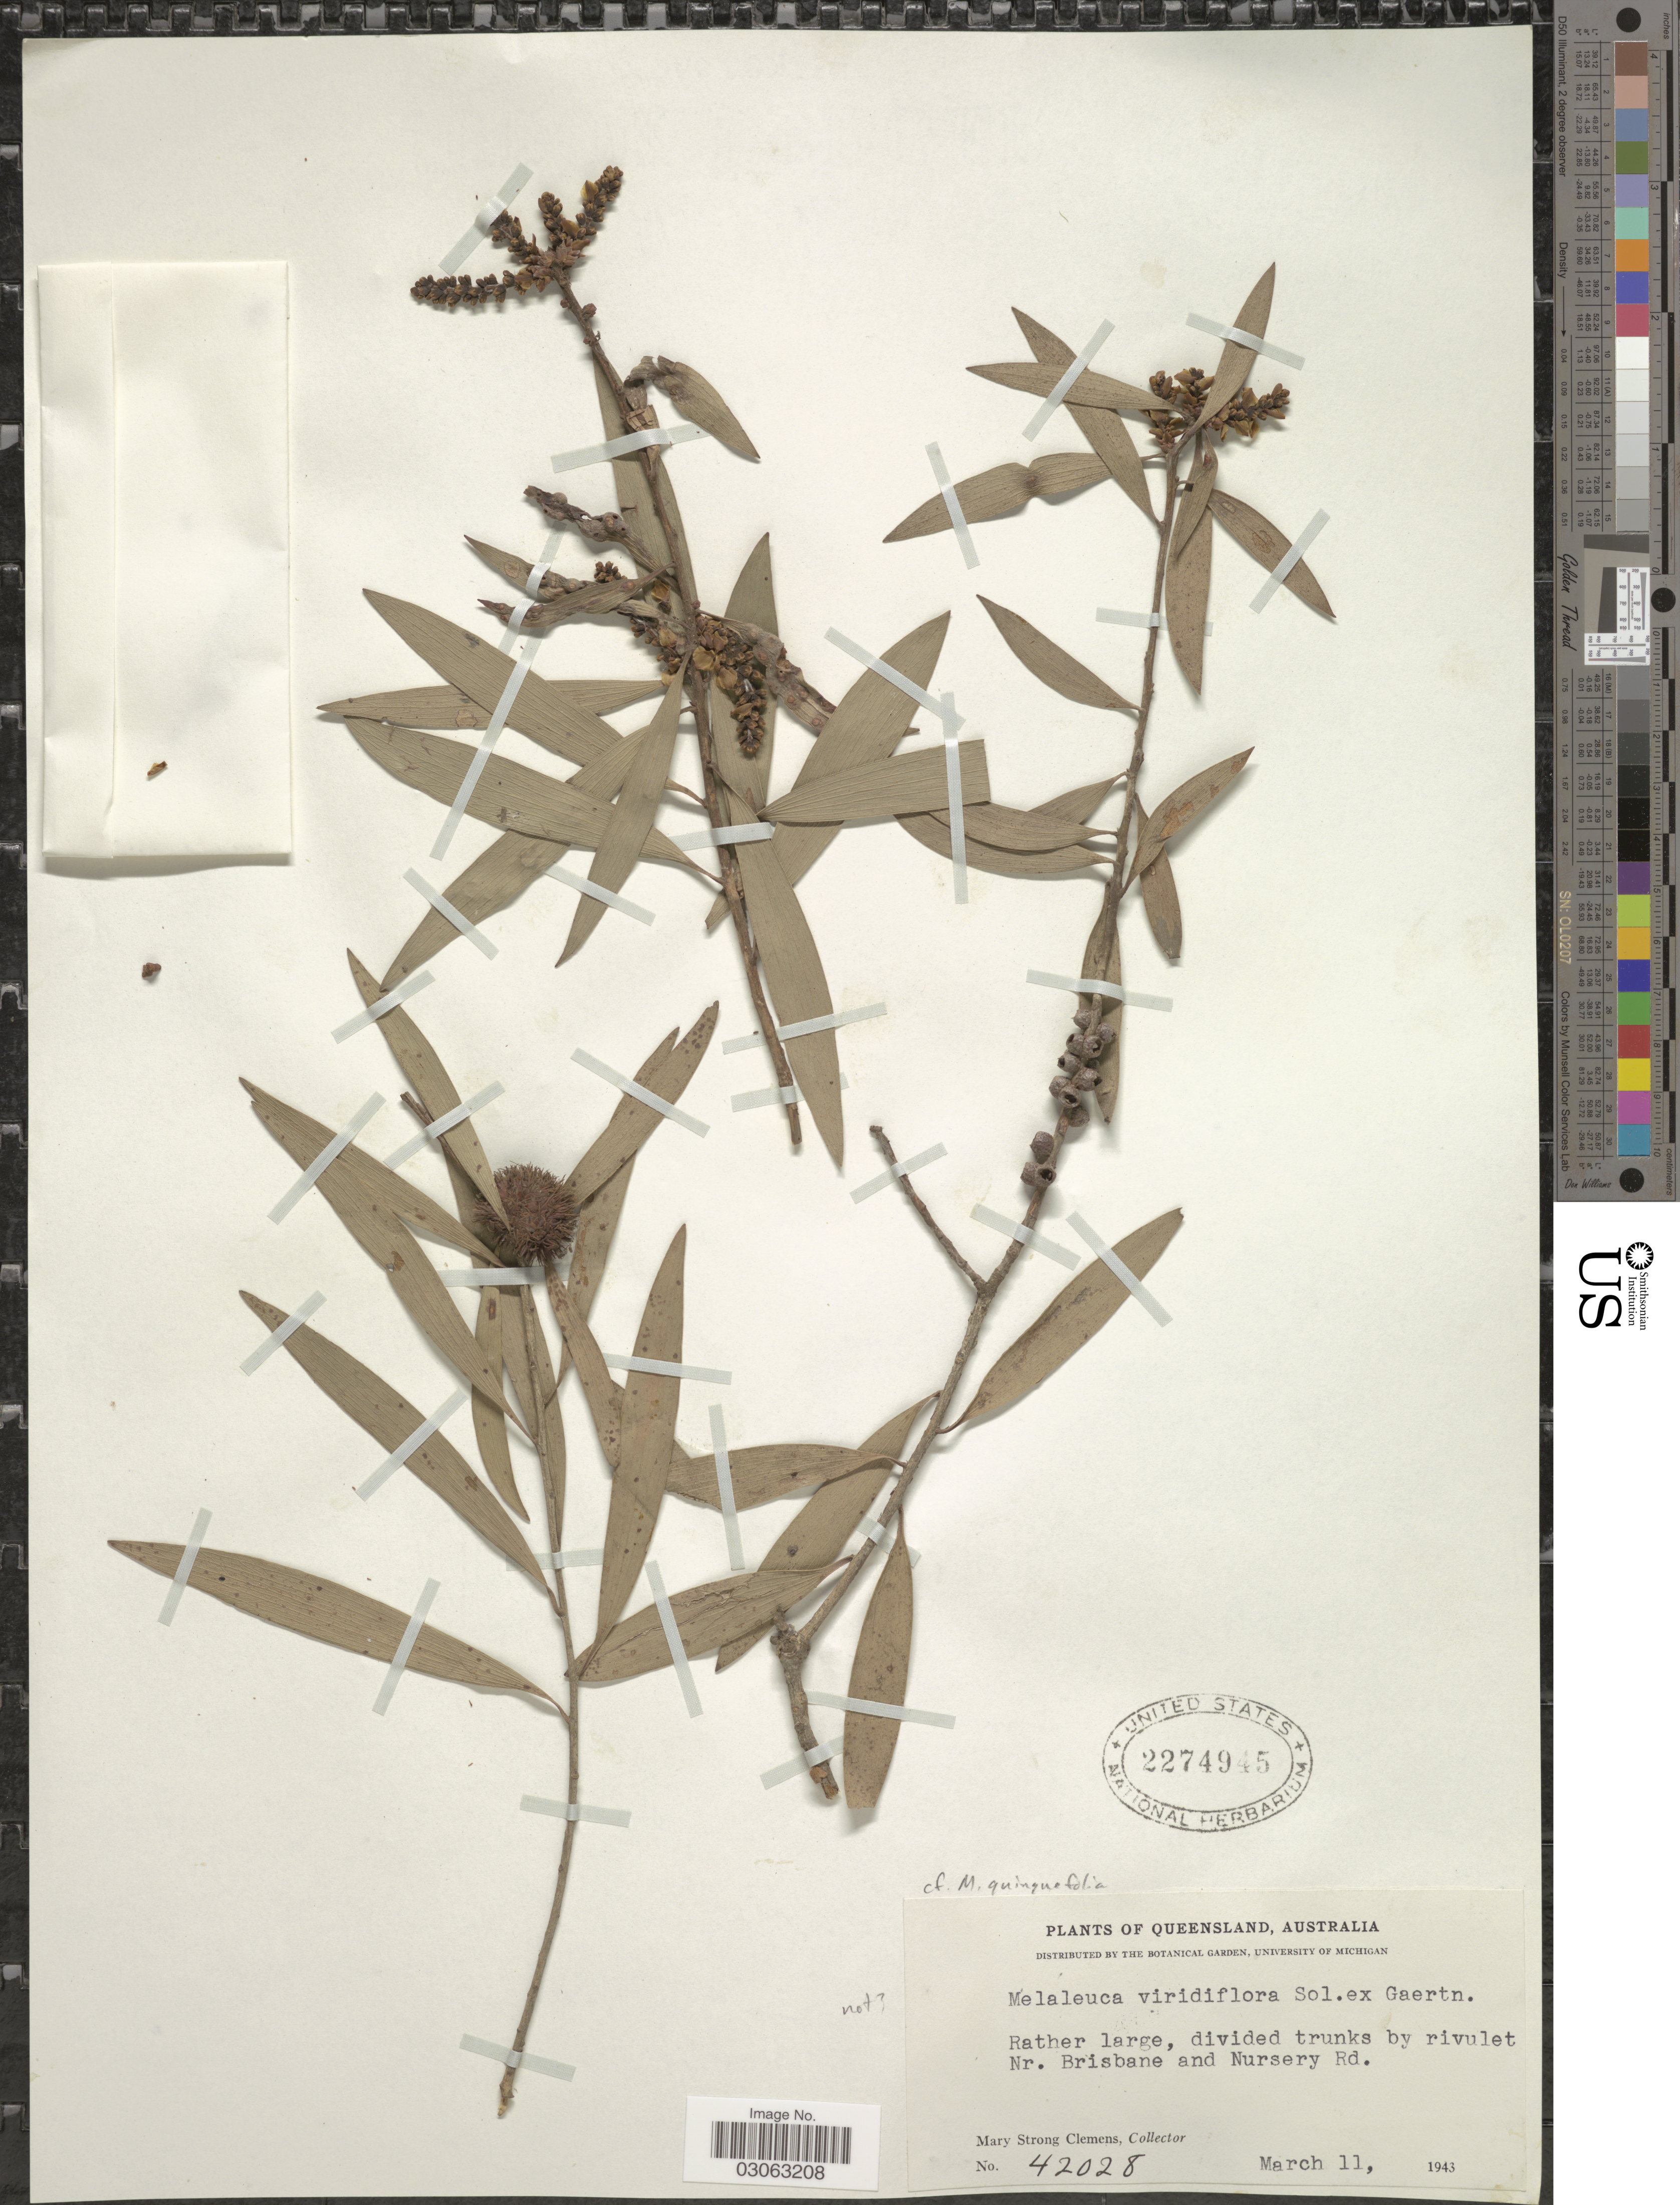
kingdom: Plantae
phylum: Tracheophyta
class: Magnoliopsida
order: Myrtales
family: Myrtaceae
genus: Melaleuca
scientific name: Melaleuca quinquenervia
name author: (Cav.) S.T. Blake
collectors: M. S. Clemens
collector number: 42028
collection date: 1943-03-11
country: Australia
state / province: Queensland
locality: Nr. Brisbane and Nursery Rd.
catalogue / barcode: US 2274945